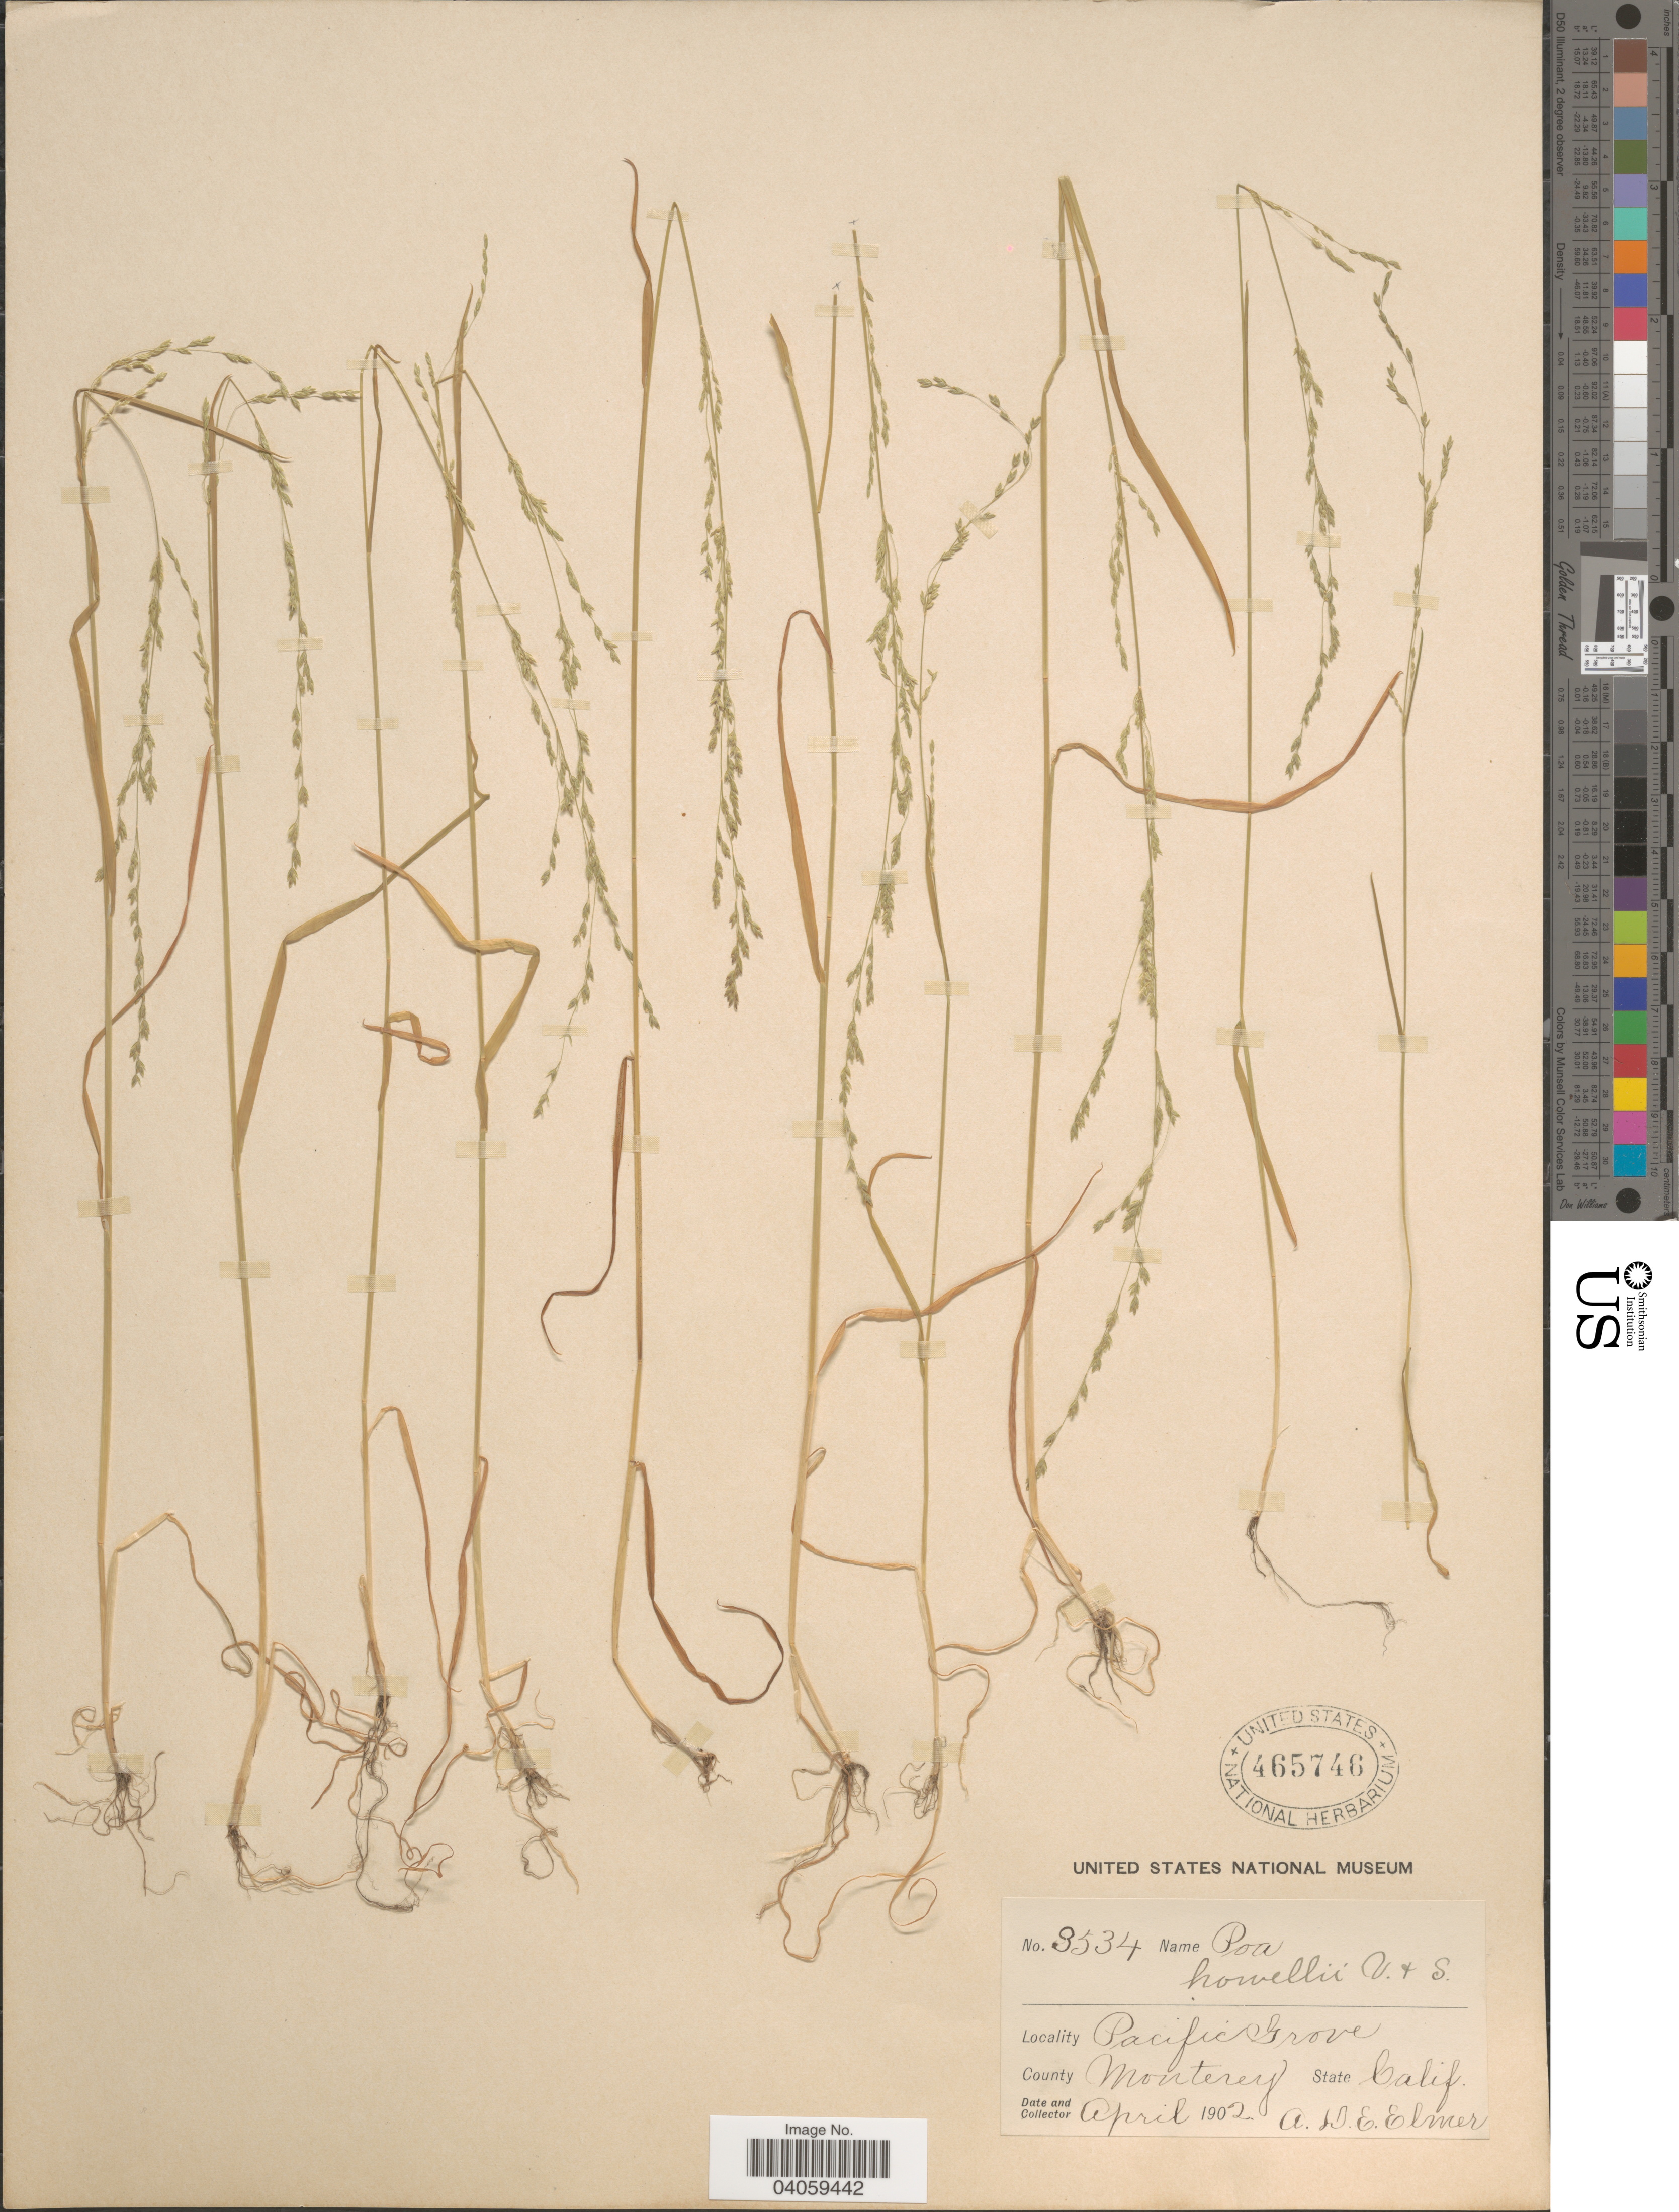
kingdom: Plantae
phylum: Tracheophyta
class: Liliopsida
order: Poales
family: Poaceae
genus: Poa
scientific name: Poa howellii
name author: Vasey & Scribn.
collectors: A. D. E. Elmer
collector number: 3534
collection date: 1902-04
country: United States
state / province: California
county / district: Monterey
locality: Pacific Grove. County Monterey.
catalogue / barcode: US 465746